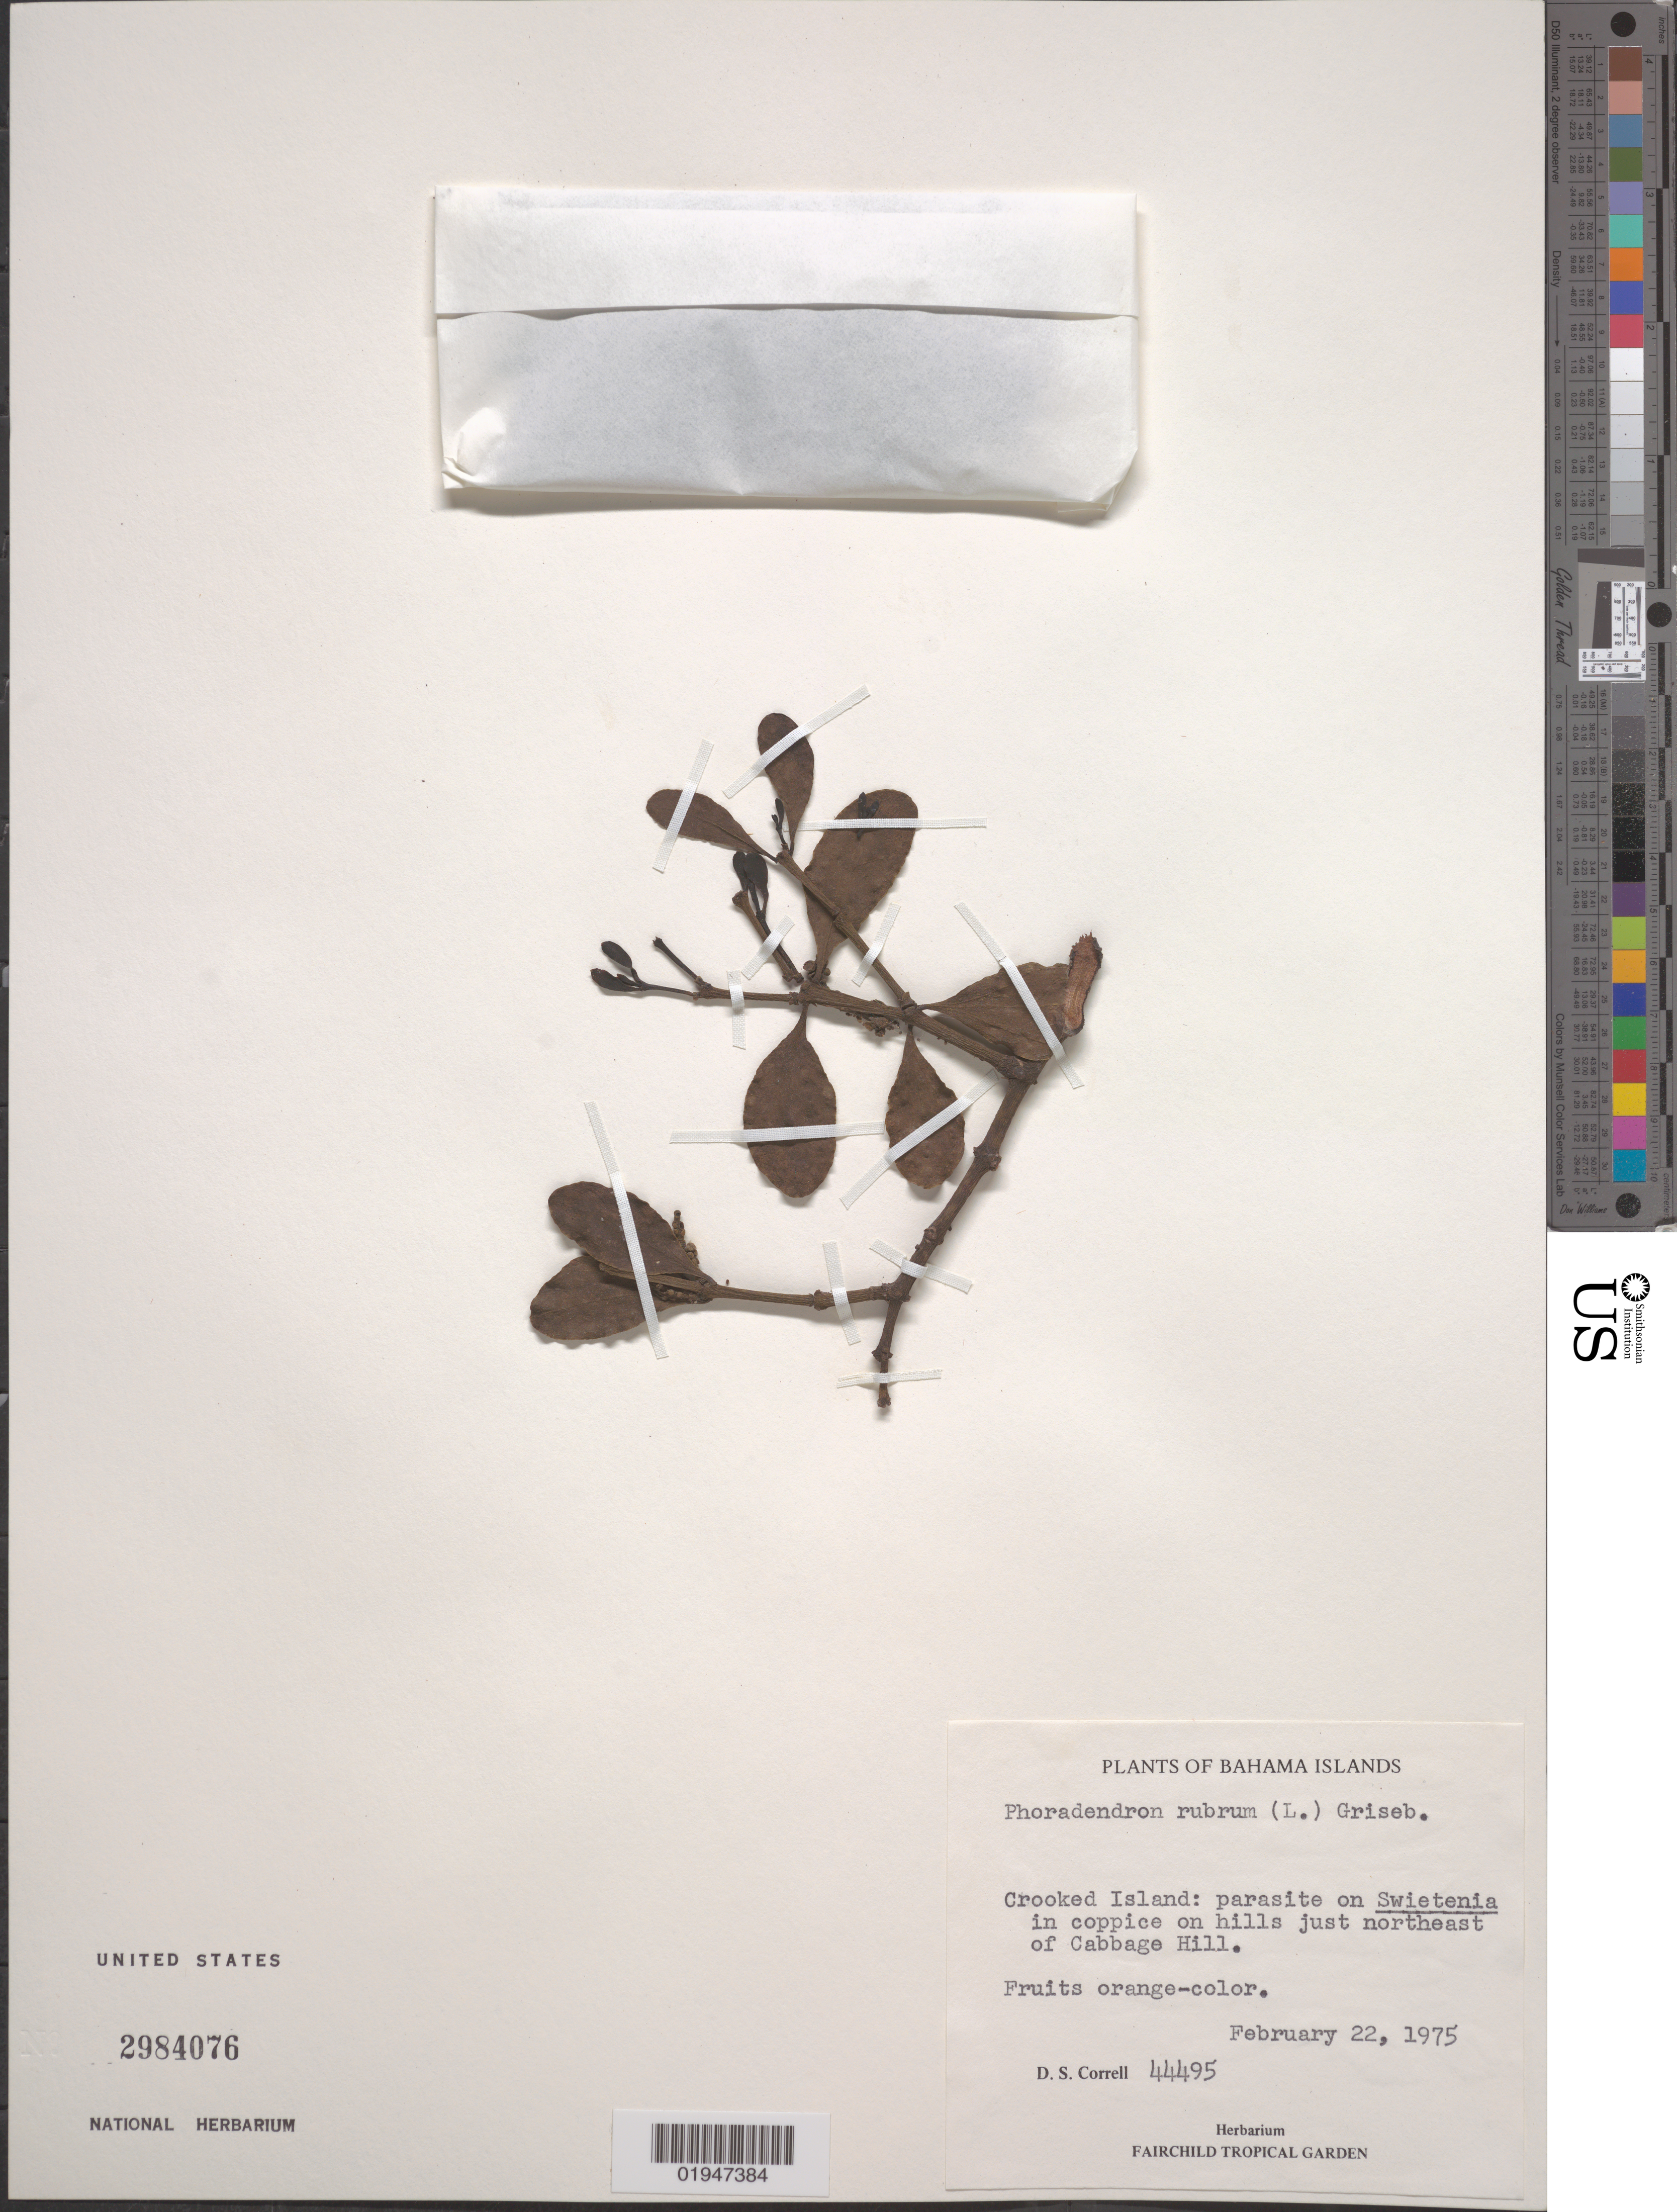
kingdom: Plantae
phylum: Tracheophyta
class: Magnoliopsida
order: Santalales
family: Viscaceae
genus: Phoradendron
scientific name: Phoradendron rubrum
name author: (L.) Griseb.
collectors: D. S. Correll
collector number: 44495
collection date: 1975-02-22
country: Bahamas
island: Crooked I.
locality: Crooked Island; on hills just NE of Cabbage Hill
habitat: In coppice on hills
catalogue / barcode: US 2984076